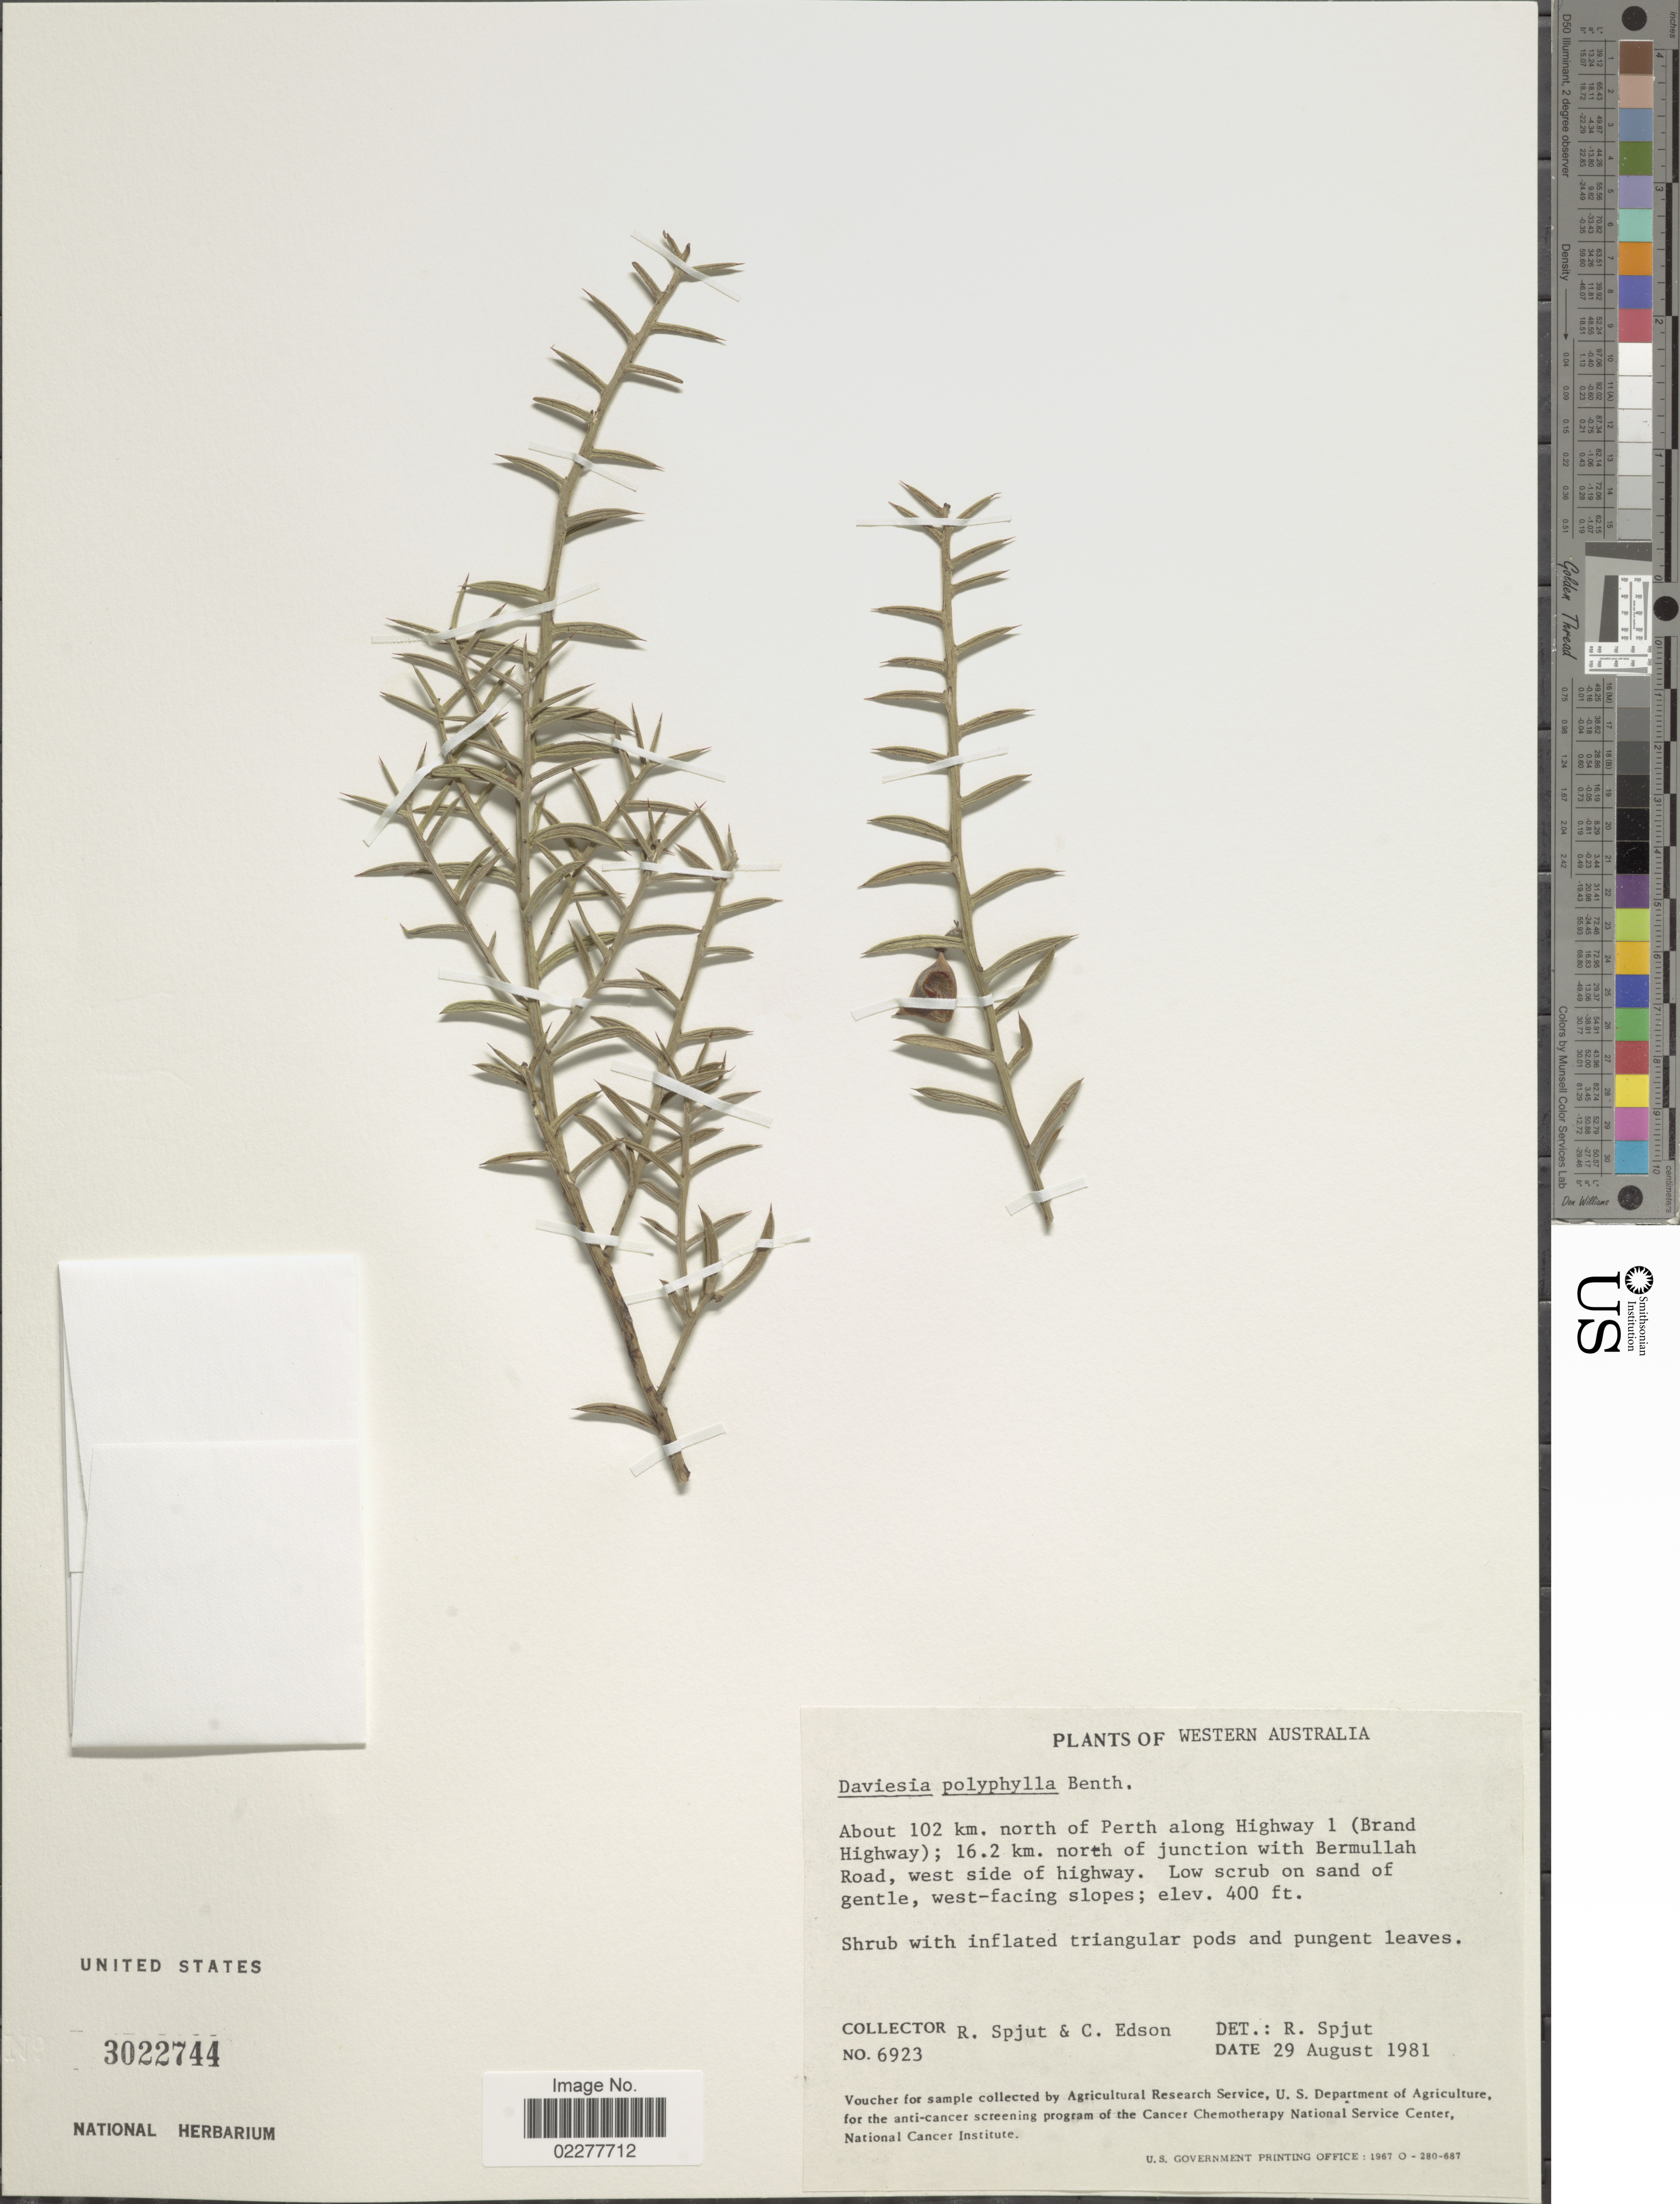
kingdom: Plantae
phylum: Tracheophyta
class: Magnoliopsida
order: Fabales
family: Fabaceae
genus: Daviesia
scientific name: Daviesia polyphylla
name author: Benth.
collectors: R. Spjut & C. Edson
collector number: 6923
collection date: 1981-08-29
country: Australia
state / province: Western Australia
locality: About 102 km. north of Perth along highway 1 ( Brand Highway); 16.2 km. north of junction with Bermullah Road, west side of highway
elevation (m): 122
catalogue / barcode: US 3022744